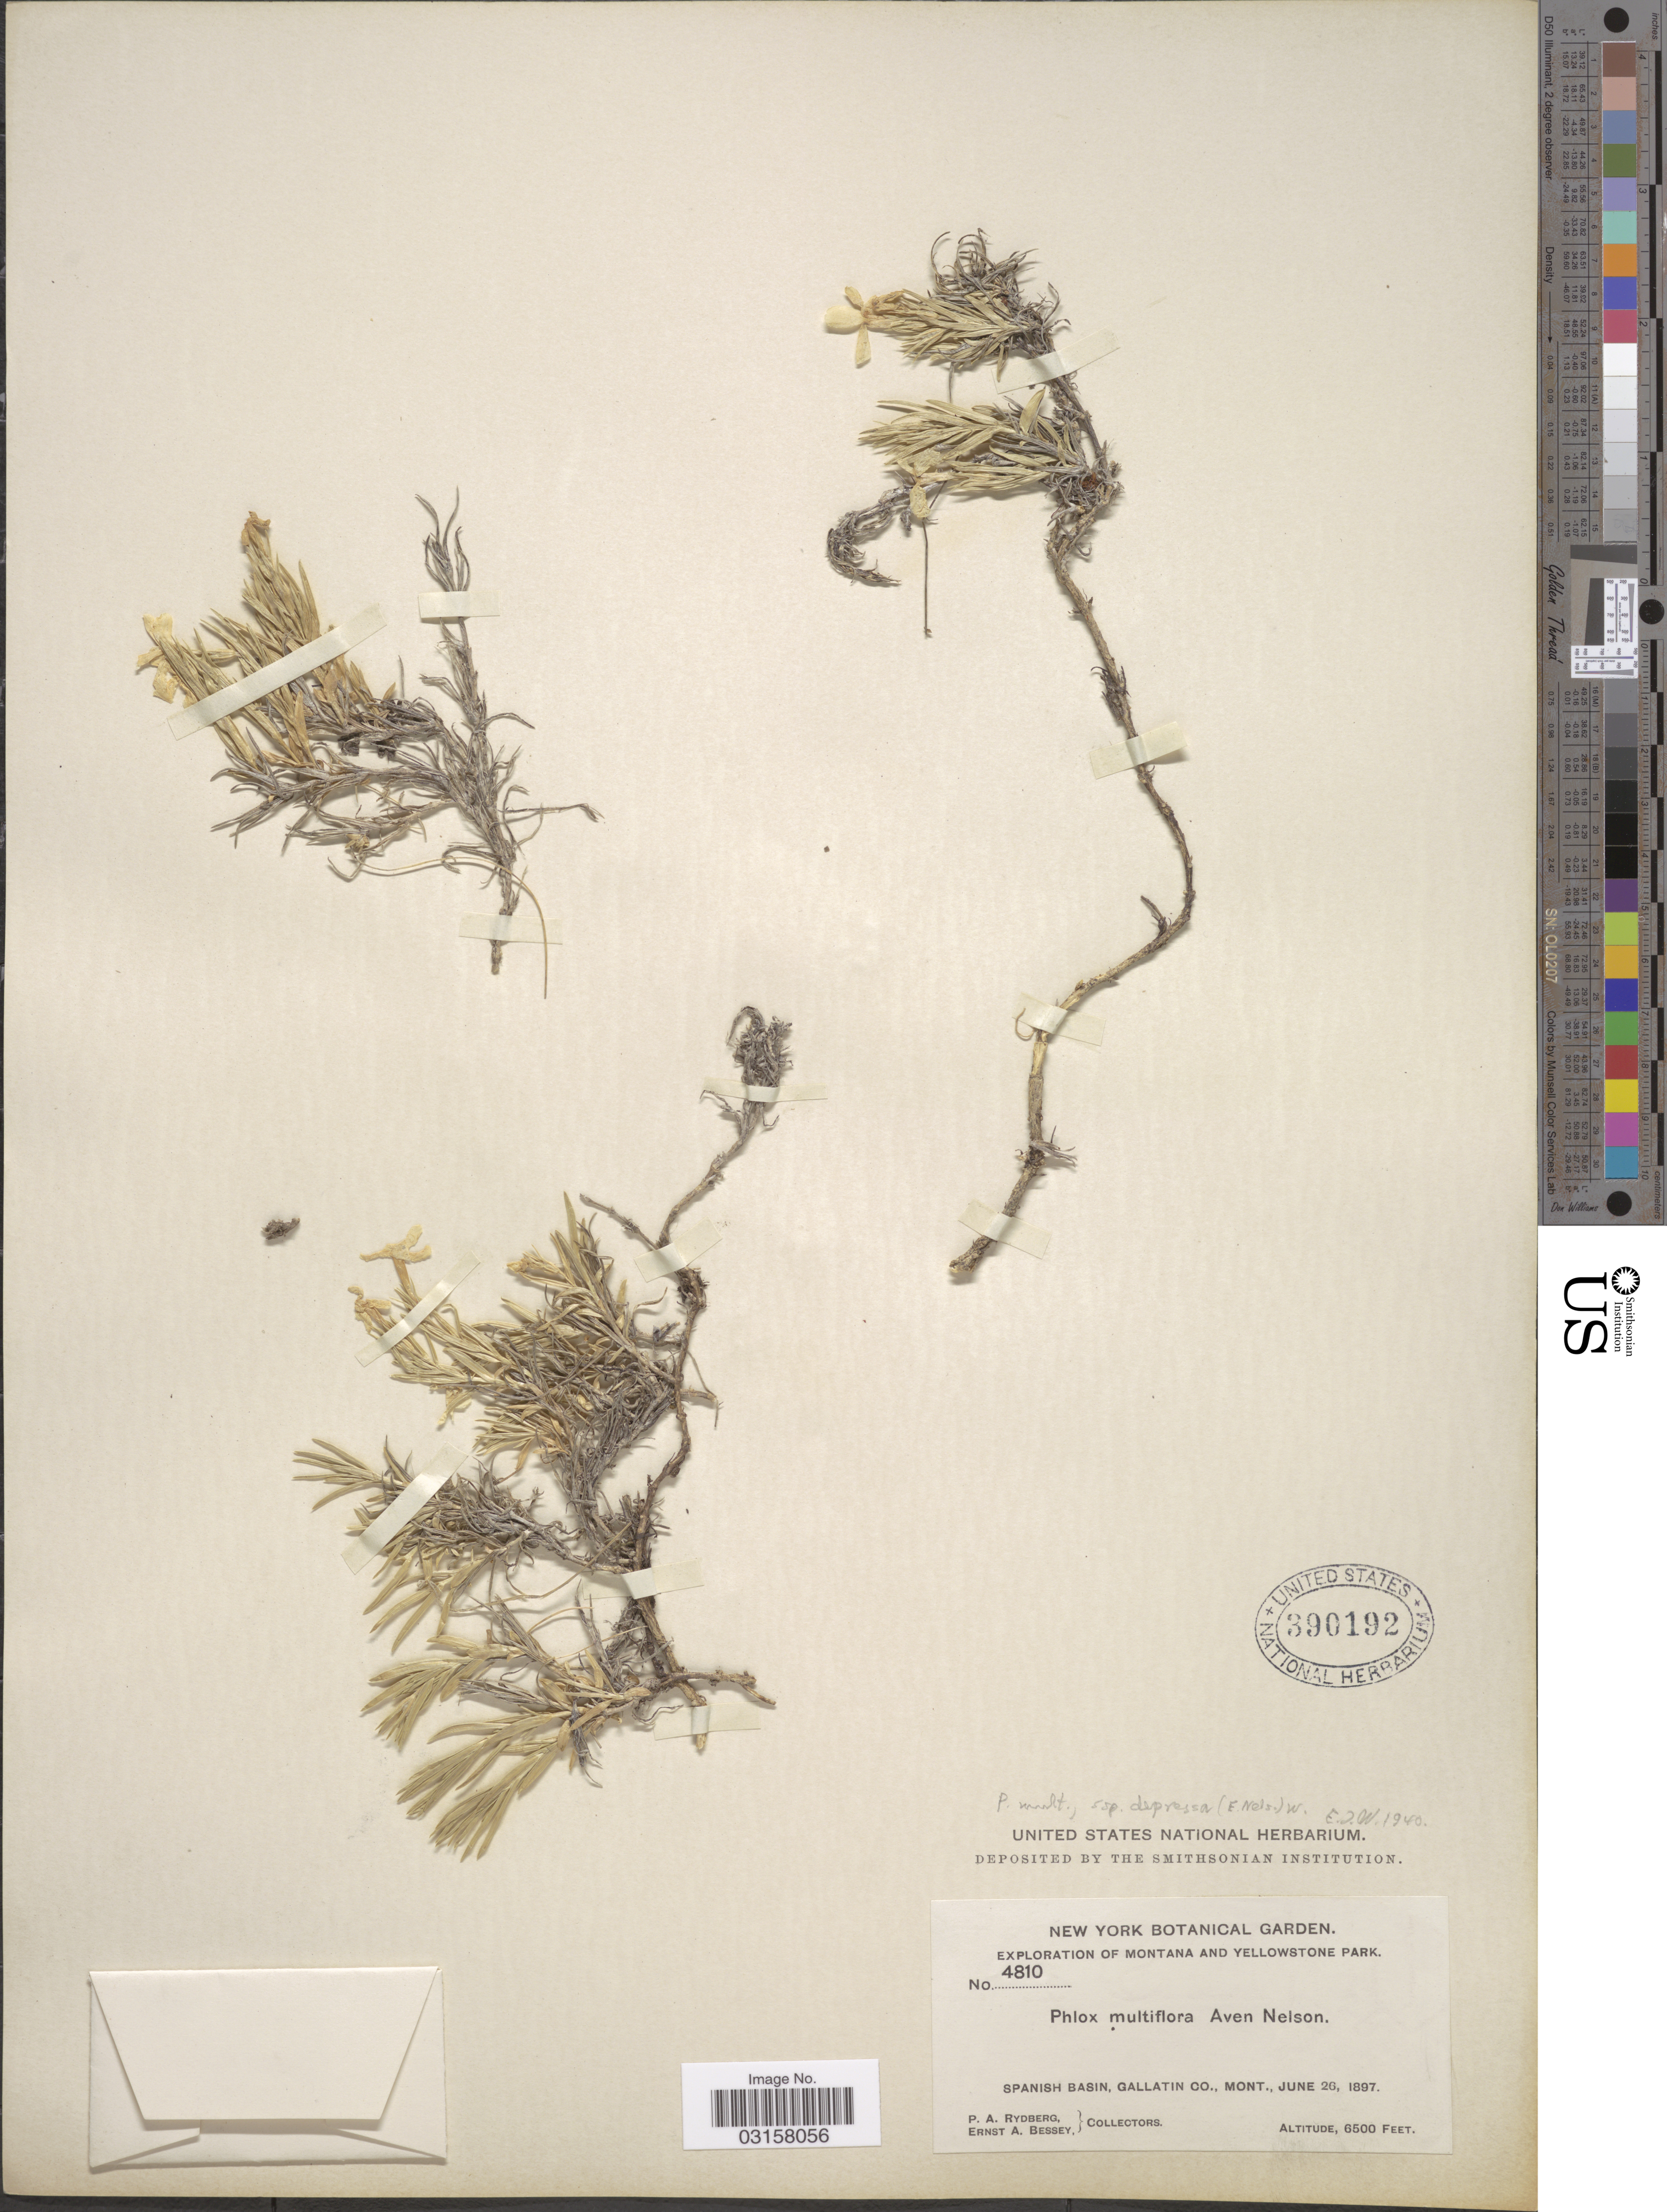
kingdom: Plantae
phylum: Tracheophyta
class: Magnoliopsida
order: Ericales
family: Polemoniaceae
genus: Phlox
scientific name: Phlox multiflora subsp. depressa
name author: (E.E. Nelson) Wherry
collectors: P. A. Rydberg & E. A. Bessey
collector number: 4810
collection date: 1897-06-26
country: United States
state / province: Montana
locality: Spanish Basin, Gallatin Co.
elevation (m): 1981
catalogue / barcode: US 390192